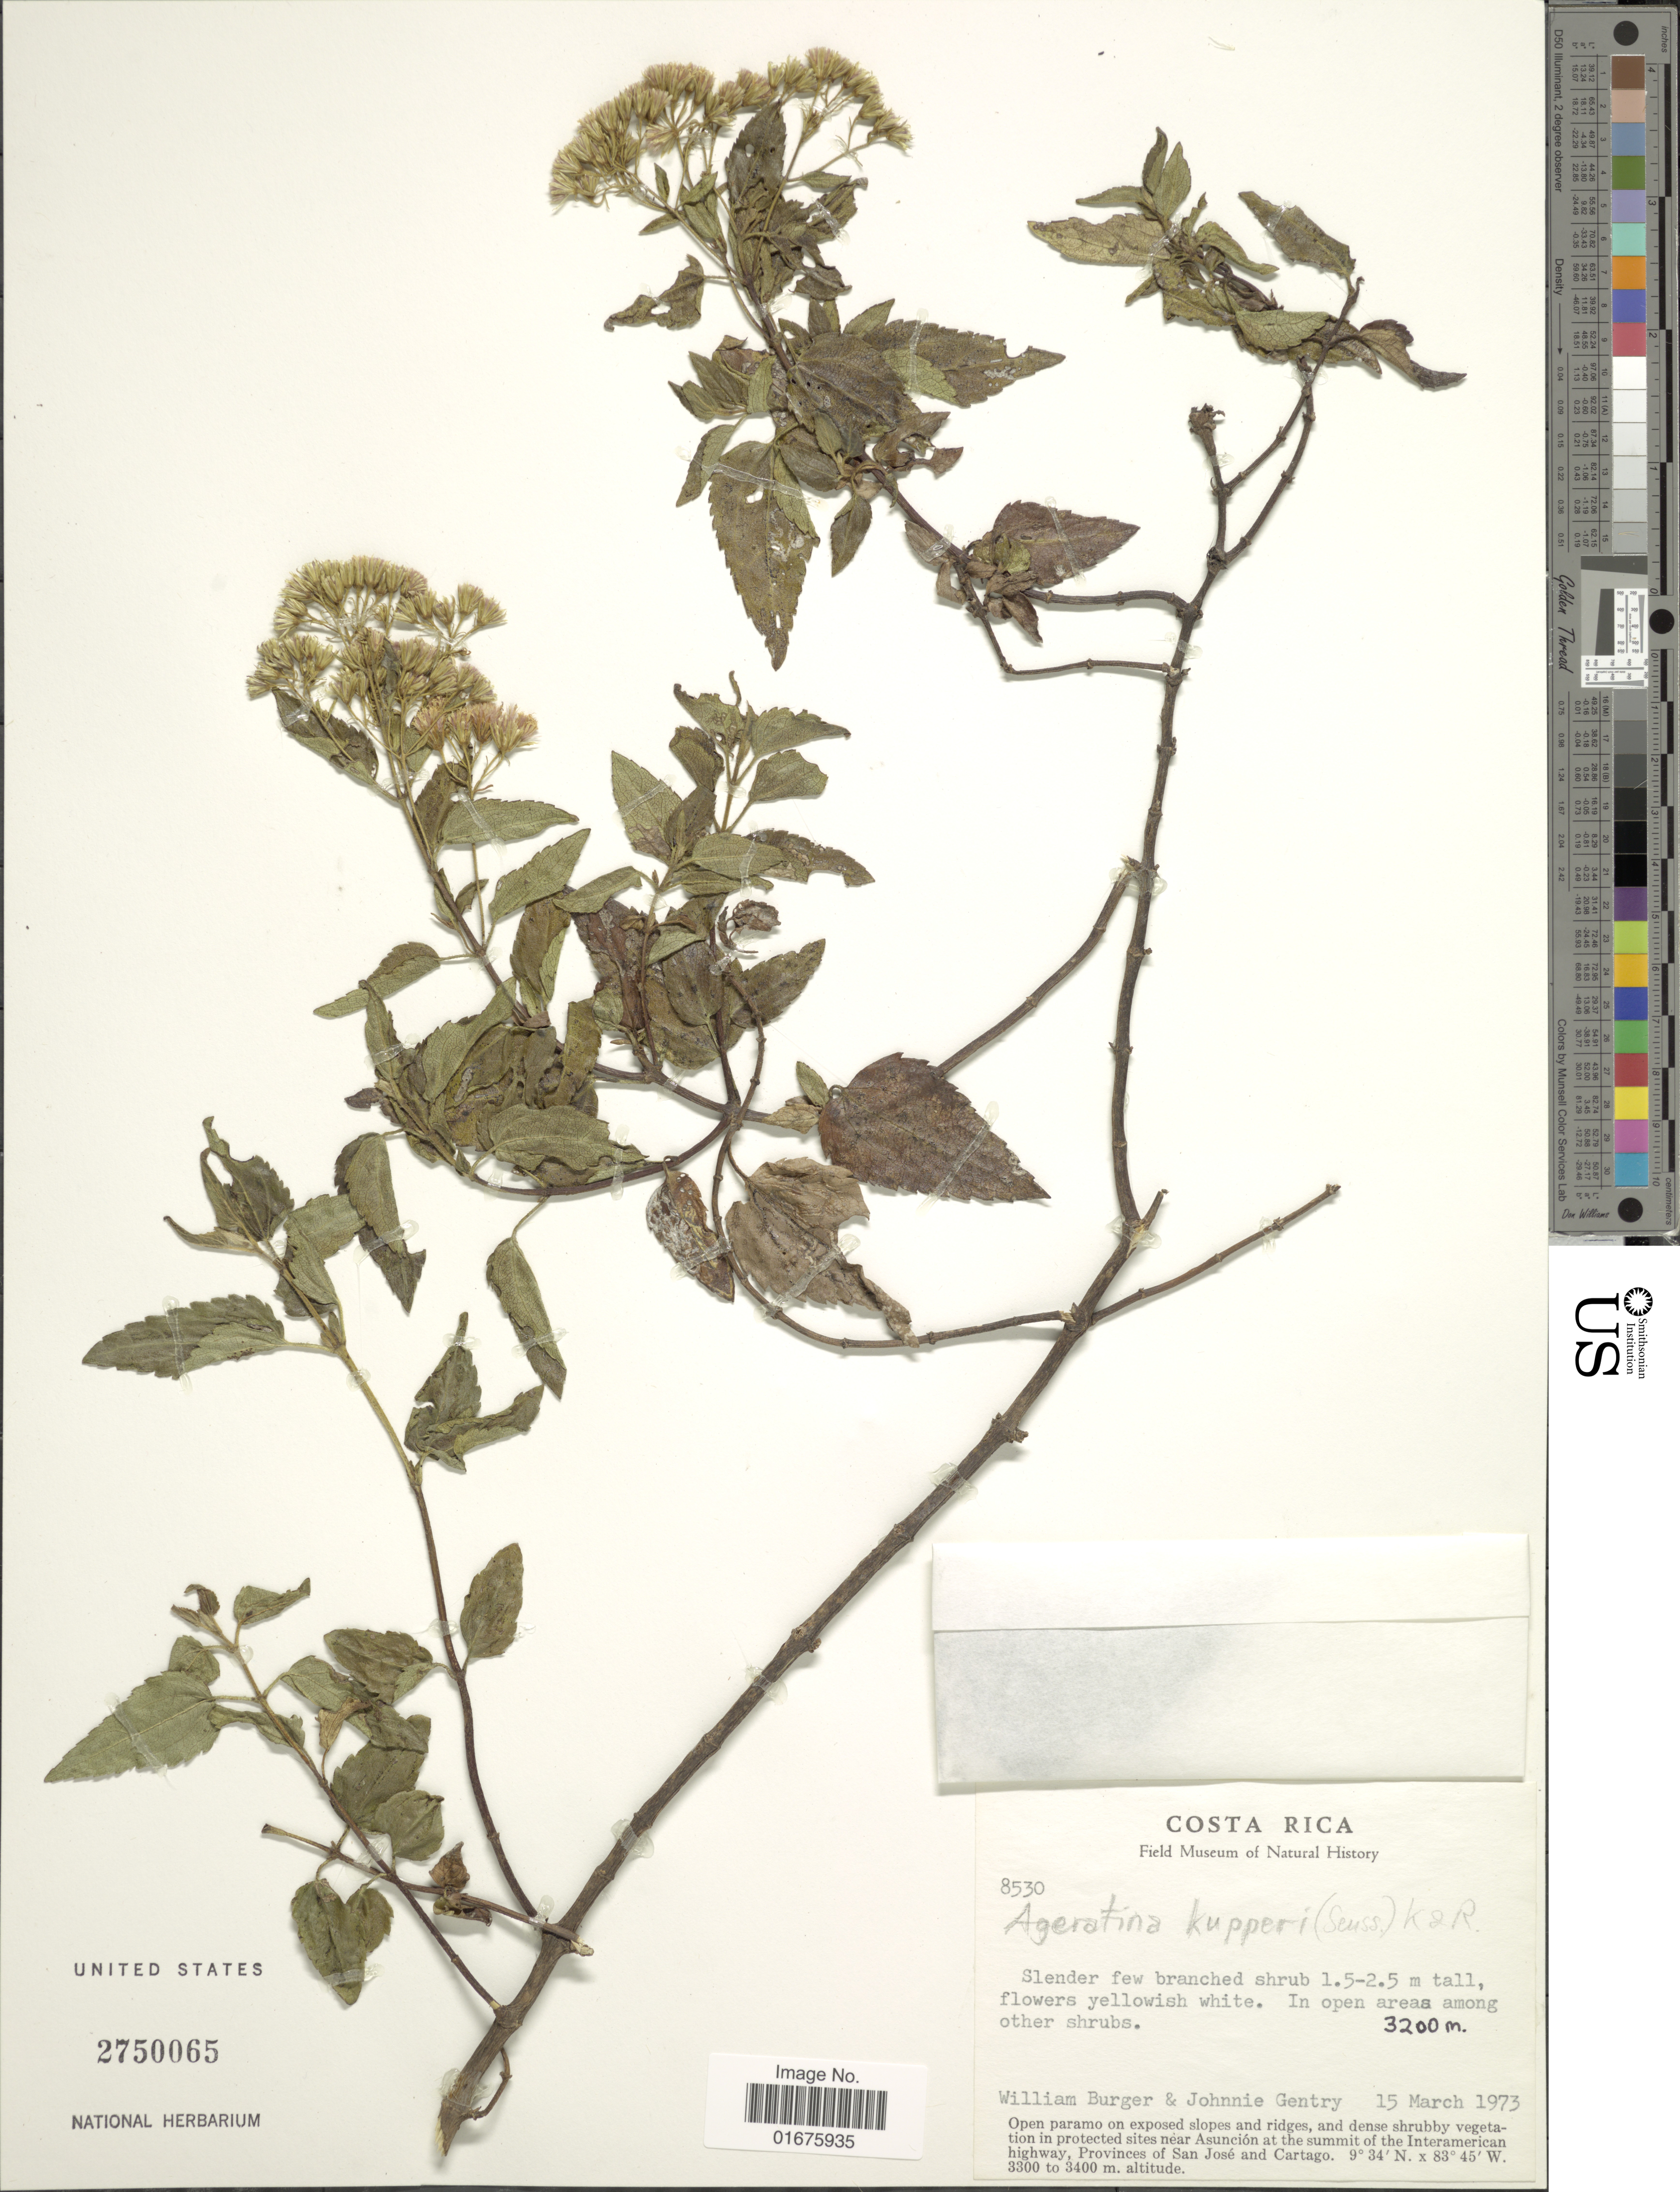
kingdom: Plantae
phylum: Tracheophyta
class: Magnoliopsida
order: Asterales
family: Asteraceae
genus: Ageratina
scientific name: Ageratina kupperi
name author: (Suess.) R.M. King & H. Rob.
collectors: W. Burger & J. L. Gentry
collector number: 8530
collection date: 1973-03-15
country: Costa Rica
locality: In open areas among other shrubs, open paramo on exposed slopes and ridges, and dense shrubby vegetation in protected sites near Asunción at the summit of the Interamerica highway, Provinces of San José and Cartago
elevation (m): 3300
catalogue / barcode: US 2750065